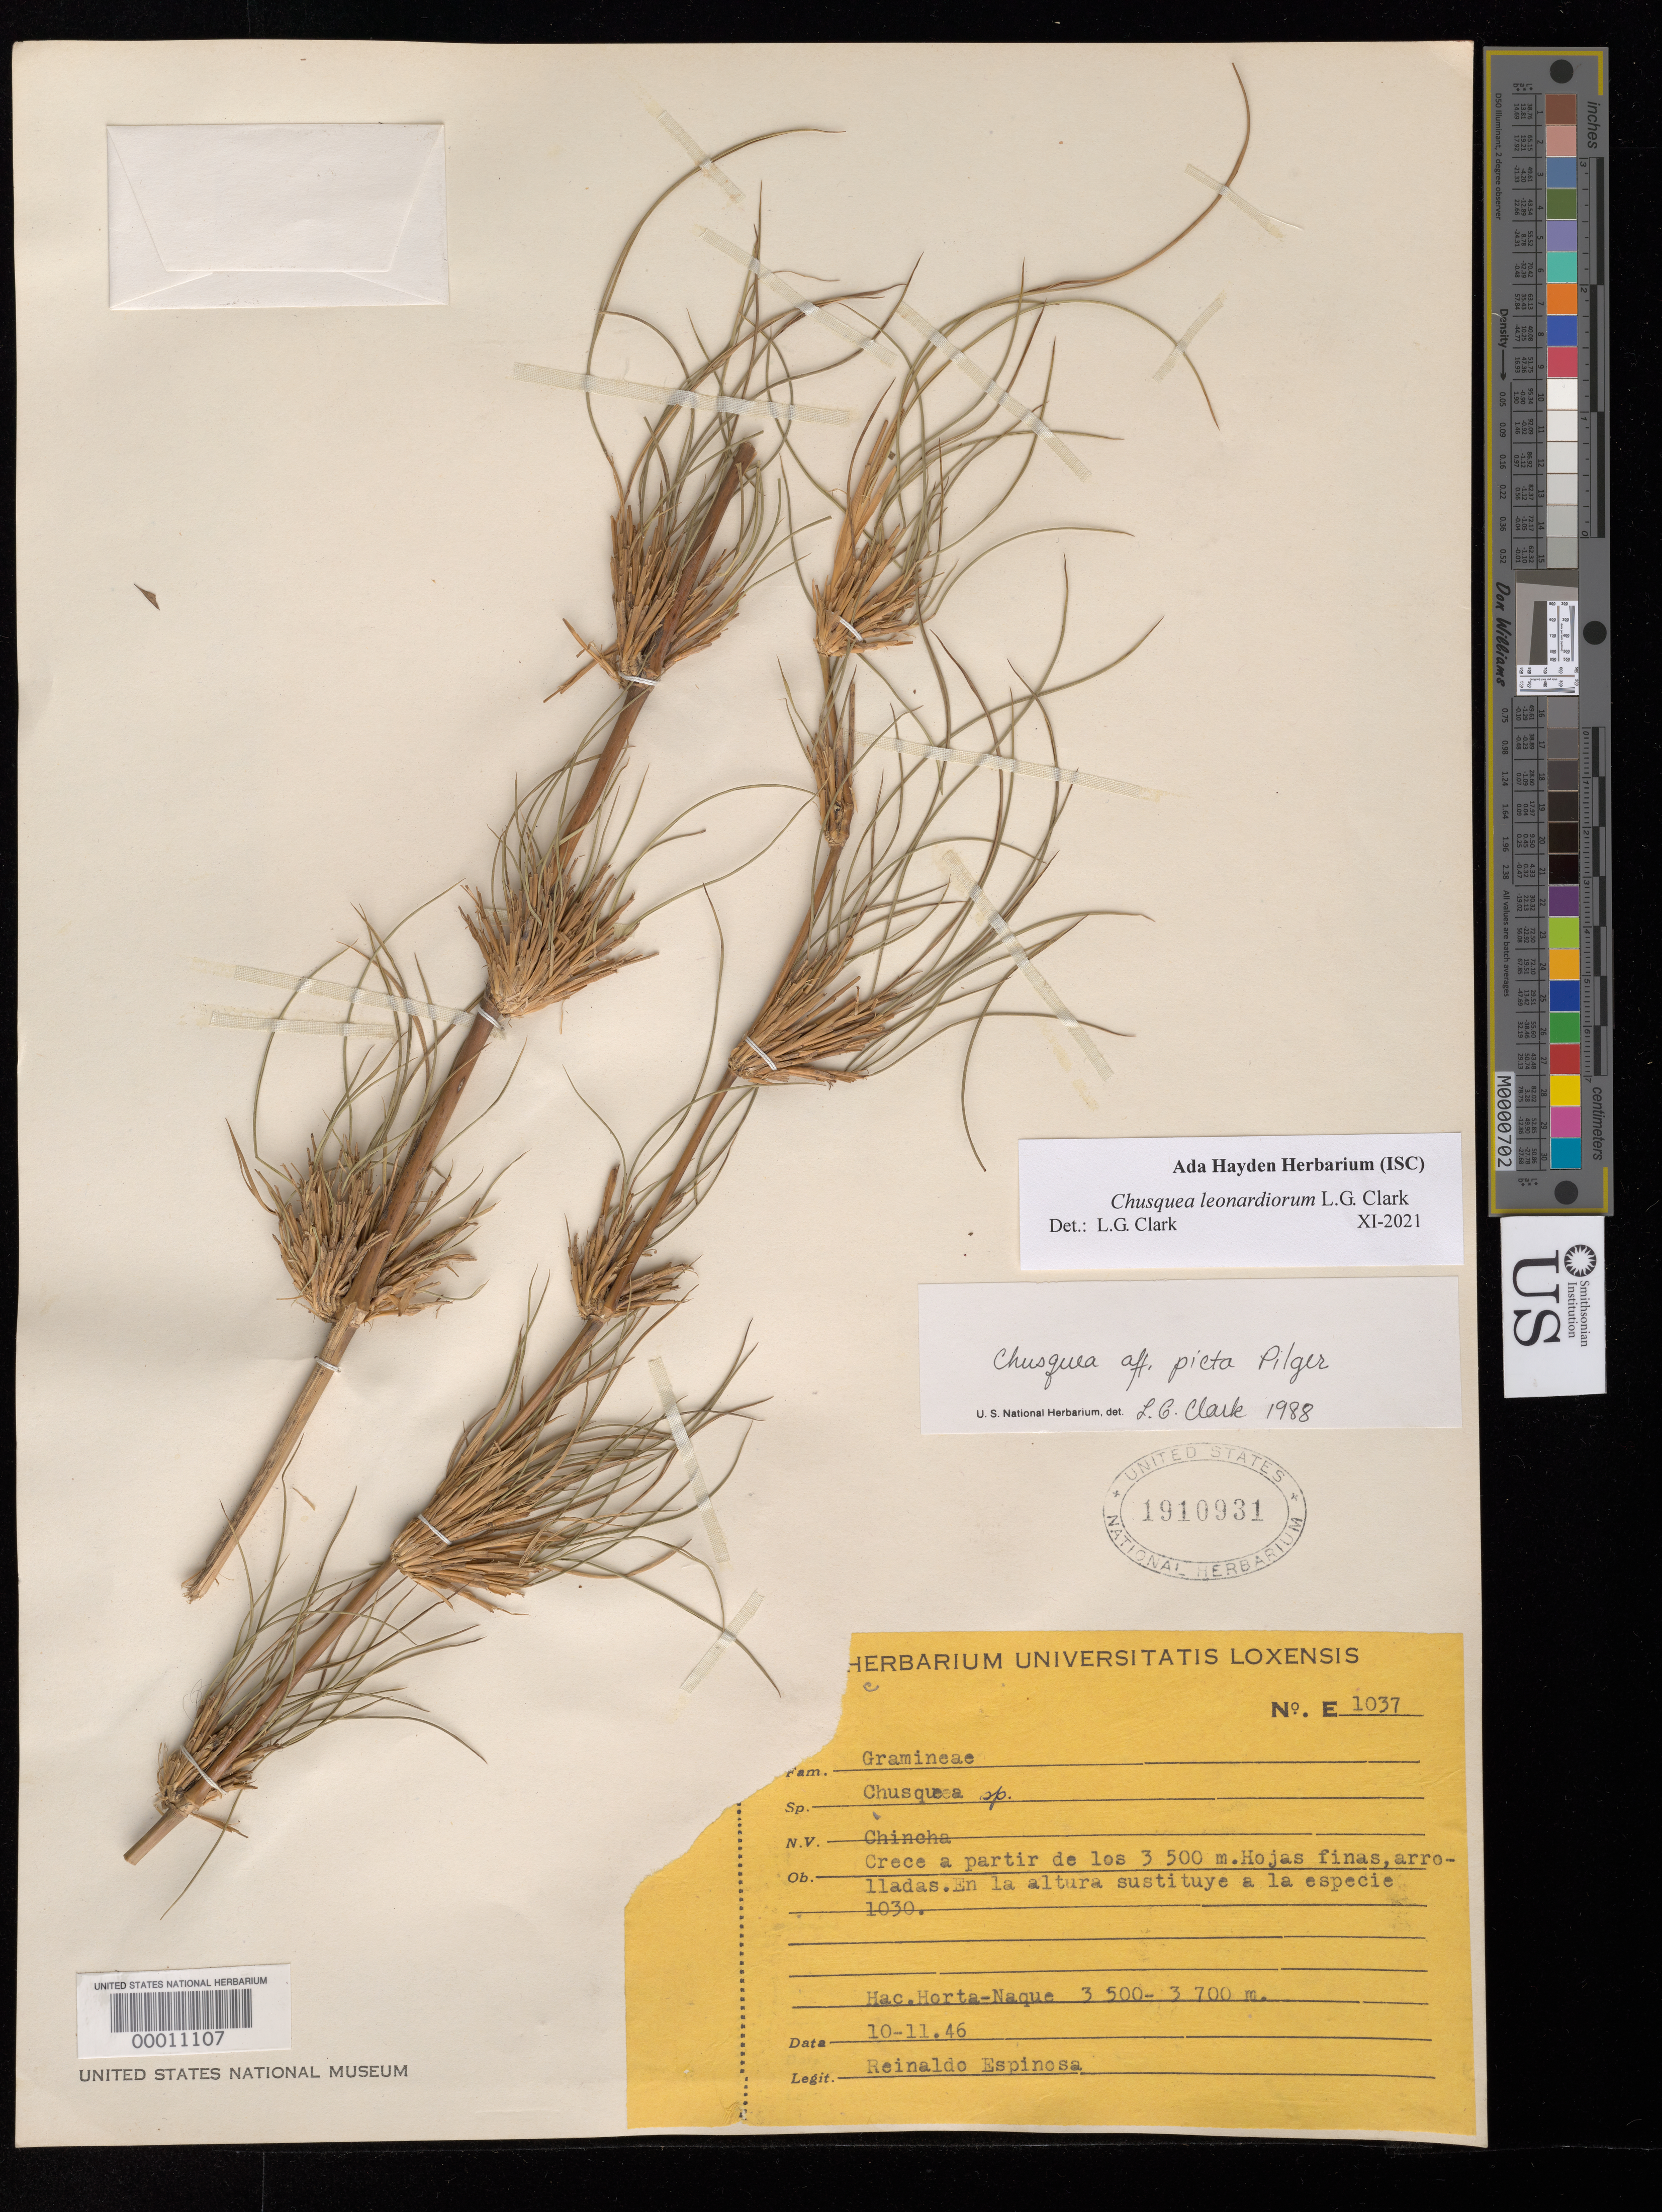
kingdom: Plantae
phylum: Tracheophyta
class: Liliopsida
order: Poales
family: Poaceae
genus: Chusquea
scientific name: Chusquea leonardiorum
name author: L.G. Clark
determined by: Clark, L. G.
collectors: R. Espinosa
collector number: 1037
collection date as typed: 10 Nov 1946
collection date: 1946-11-10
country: Ecuador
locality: Chincha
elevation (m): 3500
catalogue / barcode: US 1910931